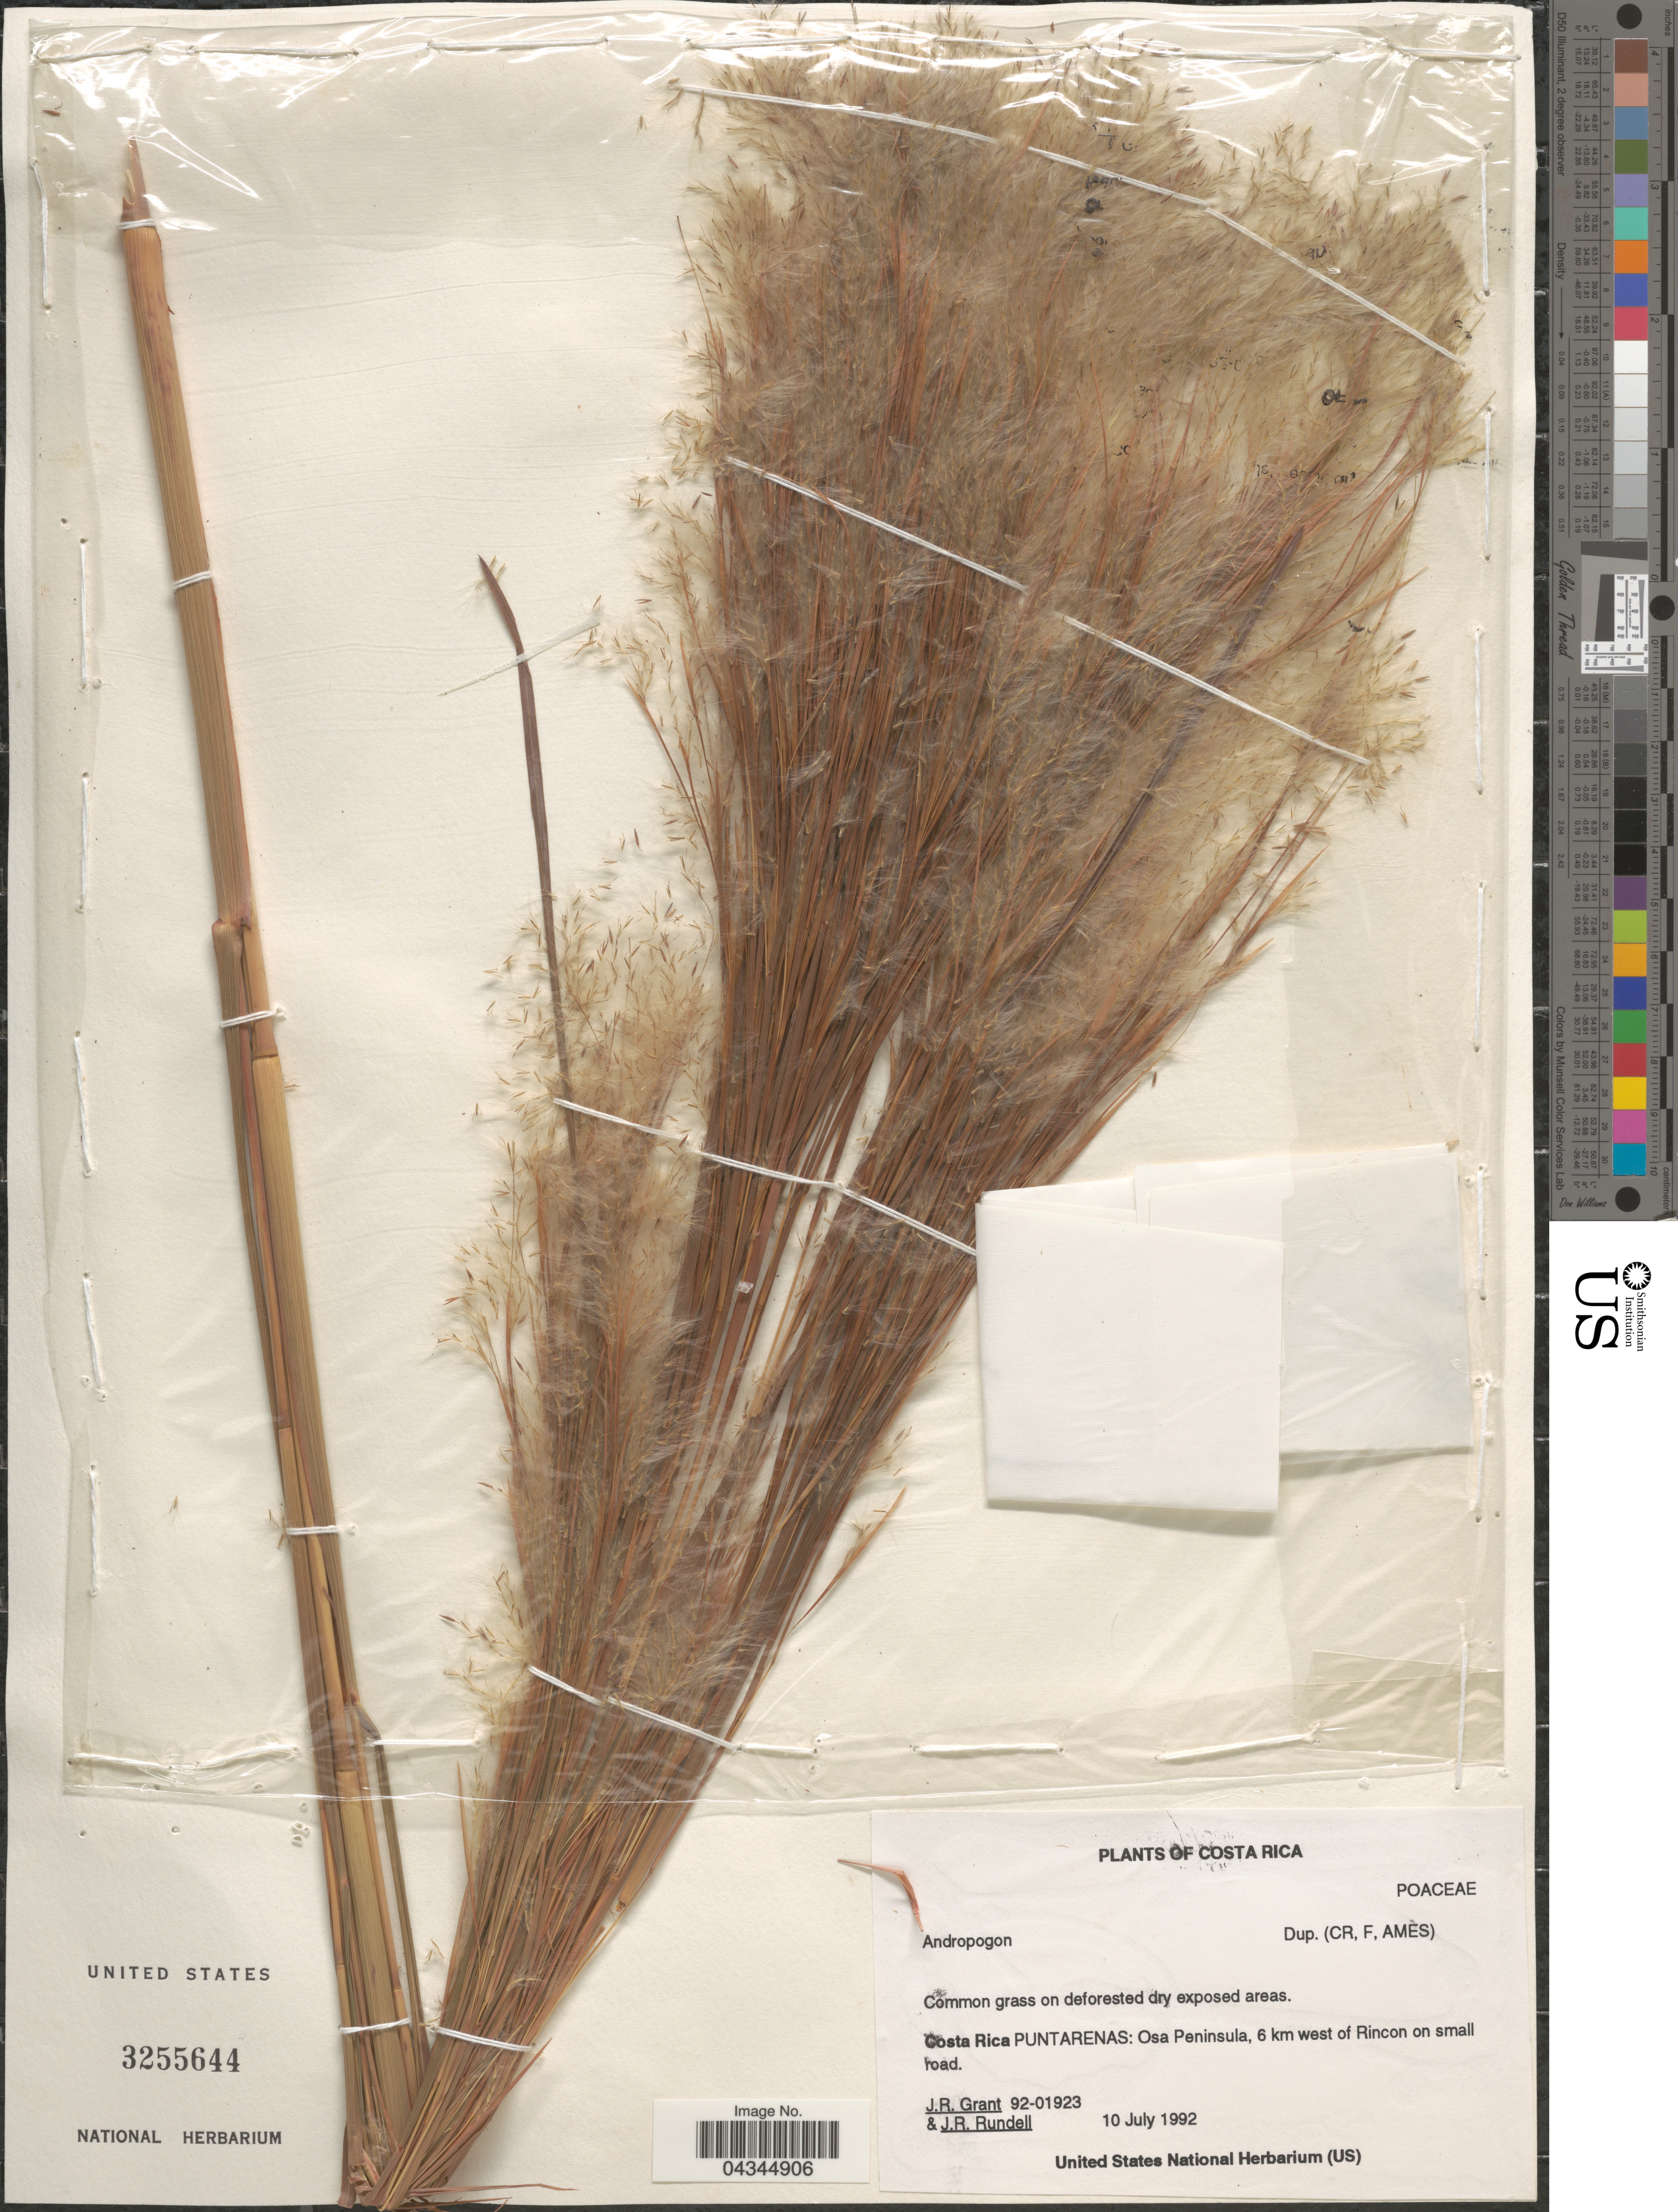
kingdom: Plantae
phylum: Tracheophyta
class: Liliopsida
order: Poales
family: Poaceae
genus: Andropogon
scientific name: Andropogon sp.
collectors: J. Grant & J. R. Rundell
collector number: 92-01923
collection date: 1992-07-10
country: Costa Rica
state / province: Puntarenas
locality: Osa Peninsula, 6 km west of Rincon on small road.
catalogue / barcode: US 3255644